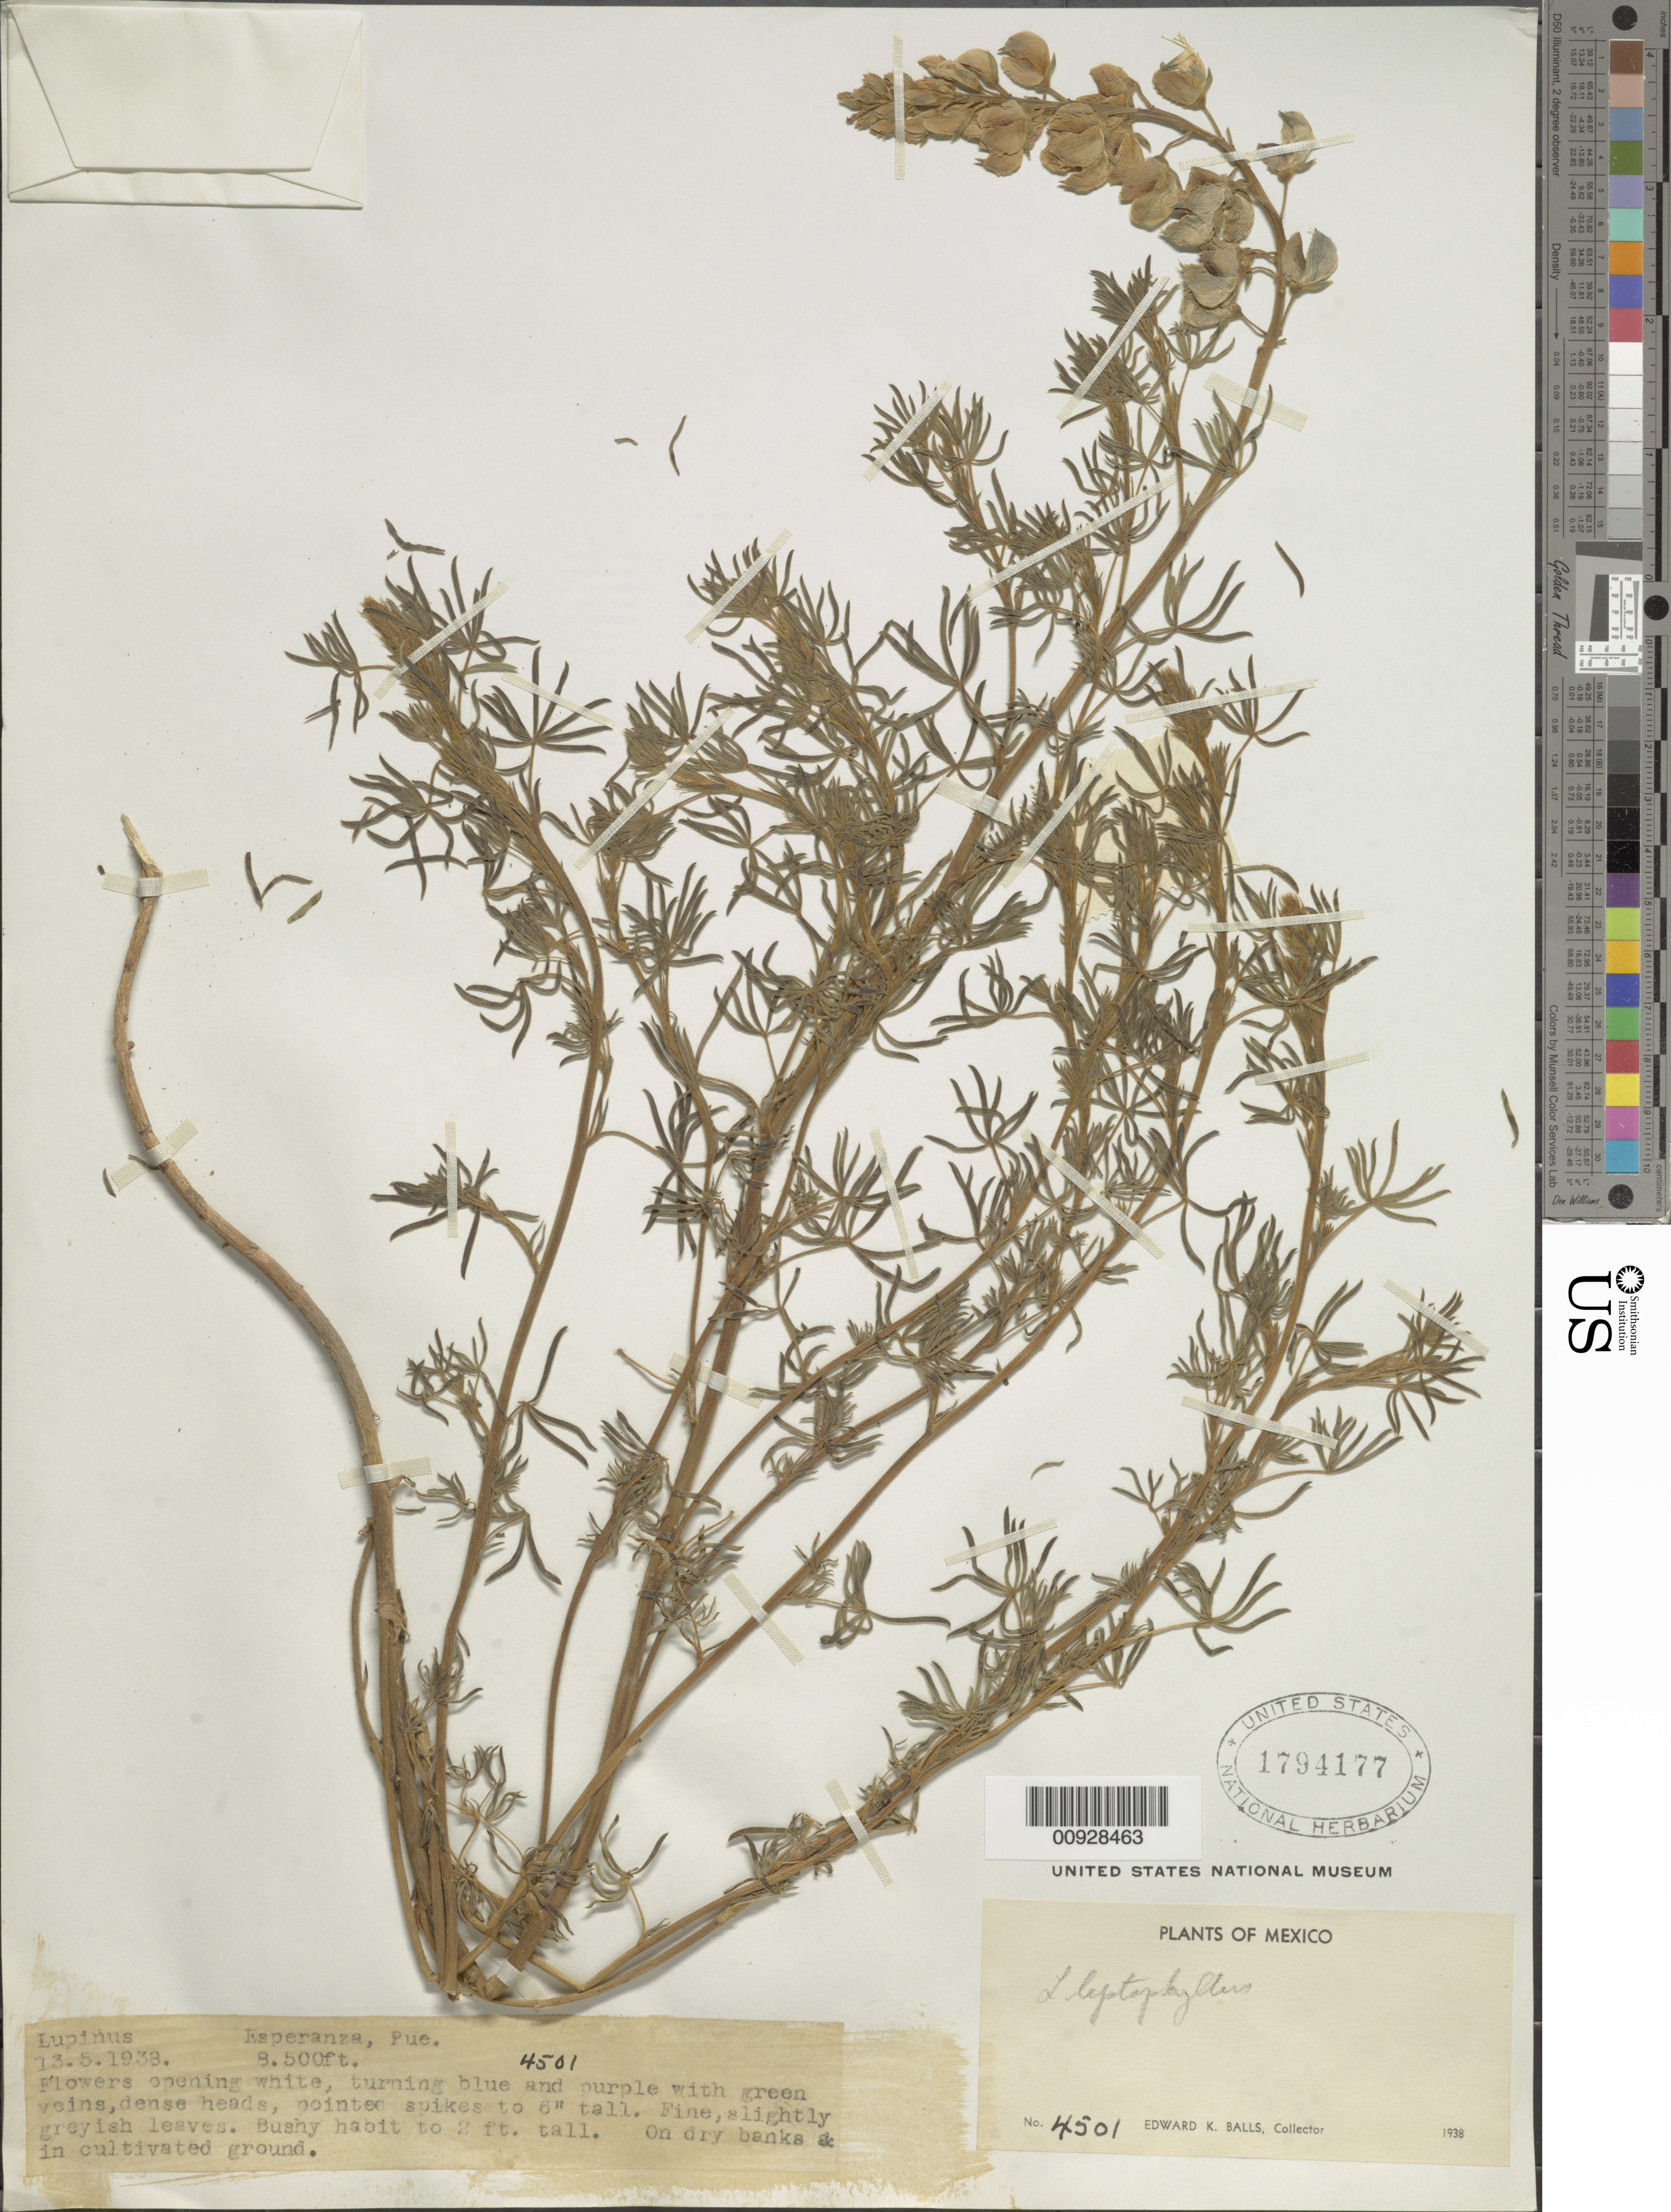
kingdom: Plantae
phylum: Tracheophyta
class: Magnoliopsida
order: Fabales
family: Fabaceae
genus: Lupinus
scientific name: Lupinus leptophyllus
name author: Cham. & Schltdl.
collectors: E. K. Balls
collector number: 4501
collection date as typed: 13 May 1938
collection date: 1938-05-13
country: Mexico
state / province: Puebla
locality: Esperanza, Puebla.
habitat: On dry banks & in cultivated ground.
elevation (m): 2591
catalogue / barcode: US 1794177